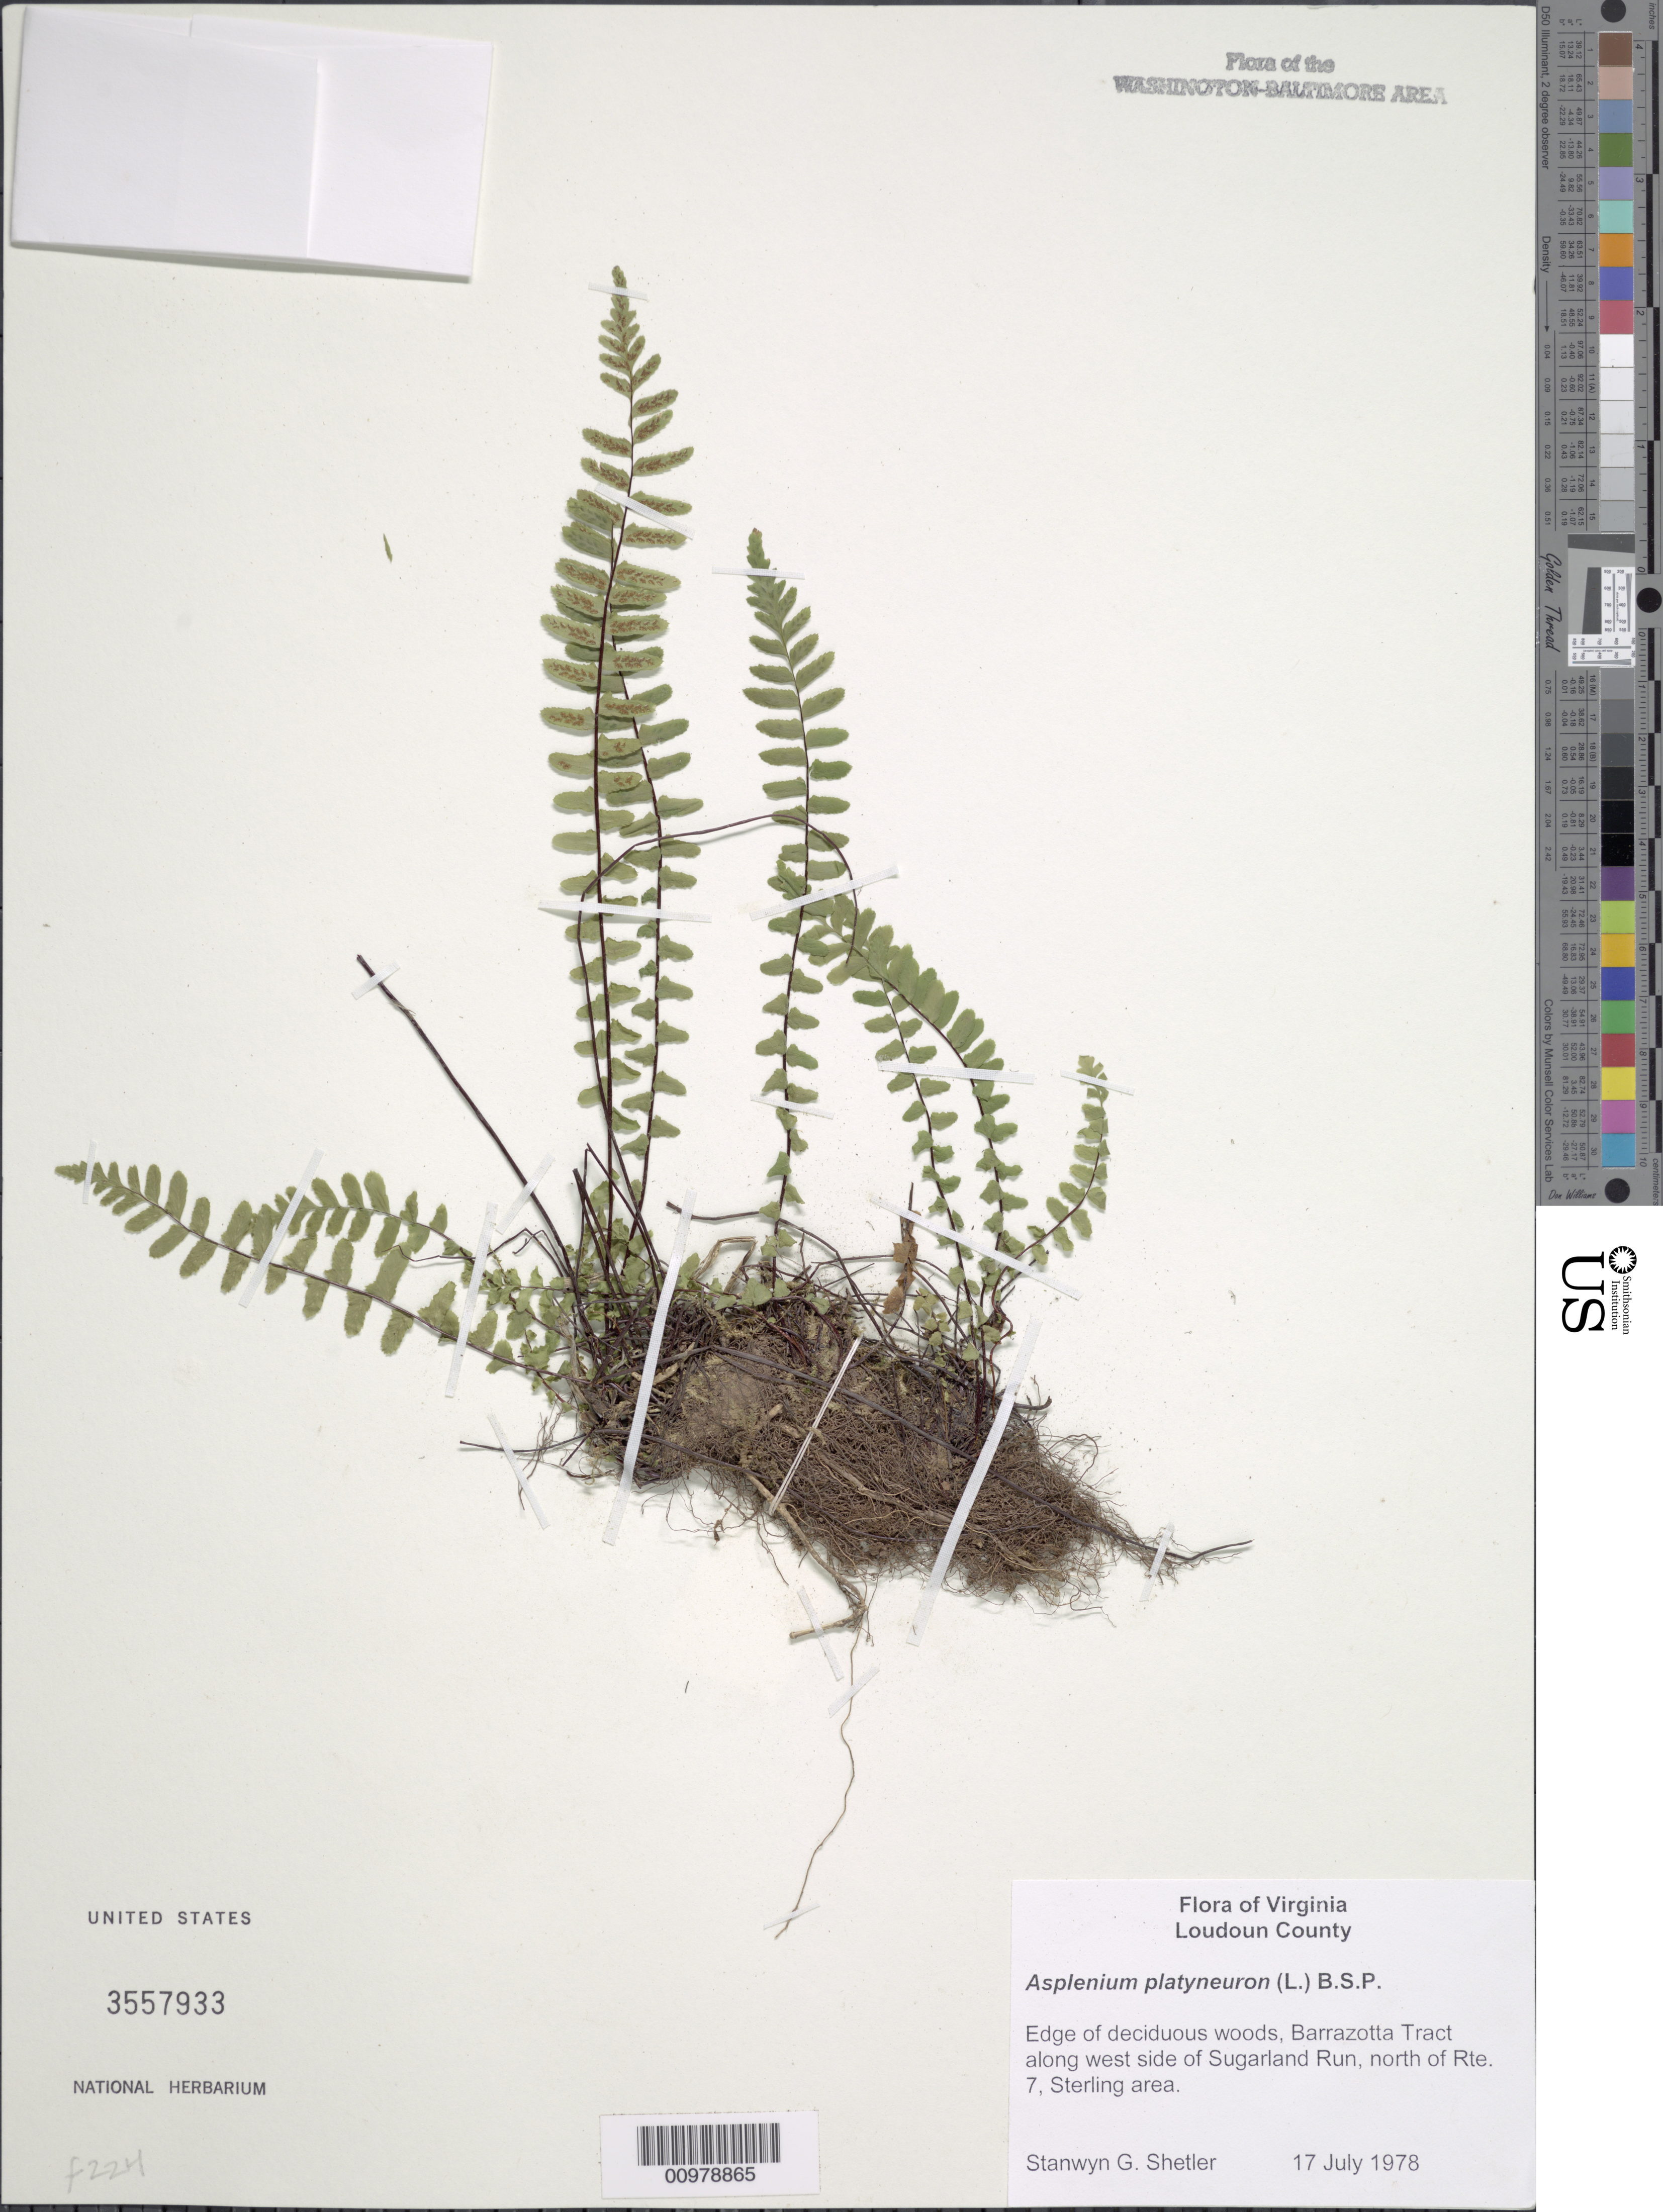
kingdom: Plantae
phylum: Tracheophyta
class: Polypodiopsida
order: Polypodiales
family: Aspleniaceae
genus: Asplenium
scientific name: Asplenium platyneuron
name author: (L.) Britton, Stearns & Poggenb.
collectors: S. Shetler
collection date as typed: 17 July 1978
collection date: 1978-07-17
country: United States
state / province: Virginia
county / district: Loudoun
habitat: edge of deciduous woods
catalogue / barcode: US 3557933